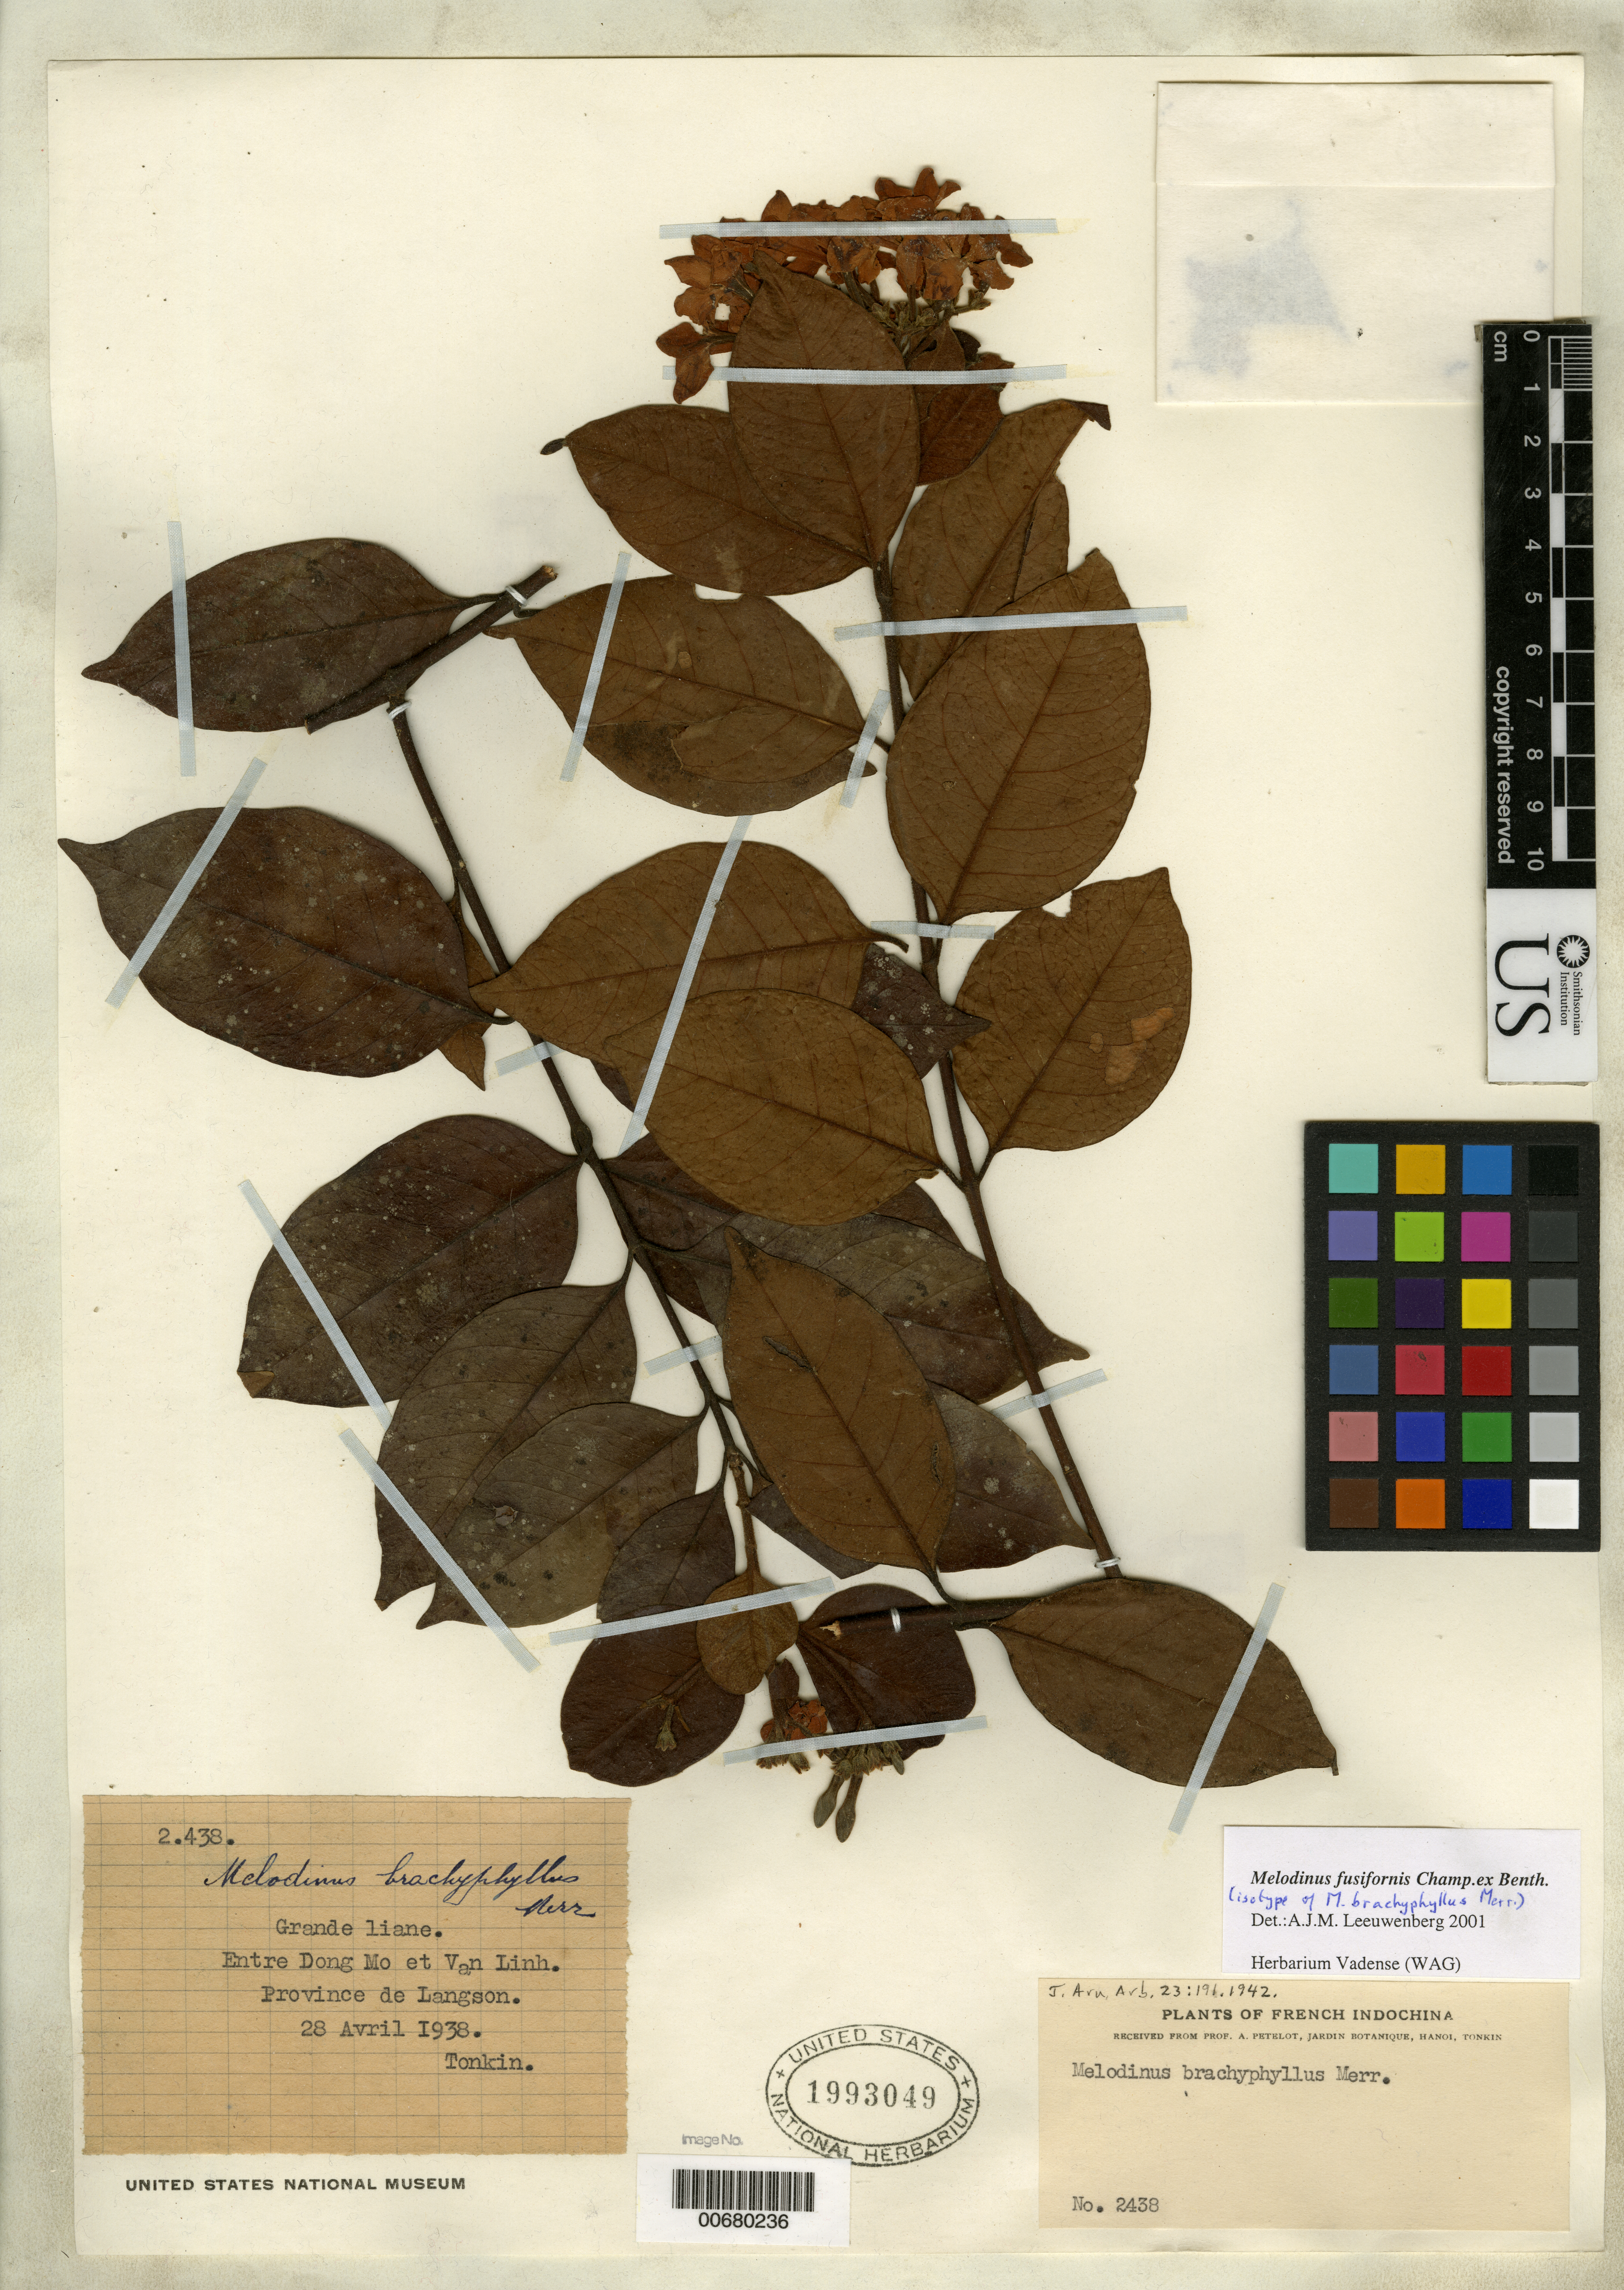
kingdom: Plantae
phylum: Tracheophyta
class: Magnoliopsida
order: Gentianales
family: Apocynaceae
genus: Melodinus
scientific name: Melodinus brachyphyllus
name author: Merr.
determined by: Leeuwenberg, A. J. M.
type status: Isotype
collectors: A. Petelot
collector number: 2438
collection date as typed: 28 Apr 1938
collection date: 1938-04-28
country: Vietnam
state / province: Lang Son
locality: Between Dong Mo and Van Linh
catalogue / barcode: US 1993049